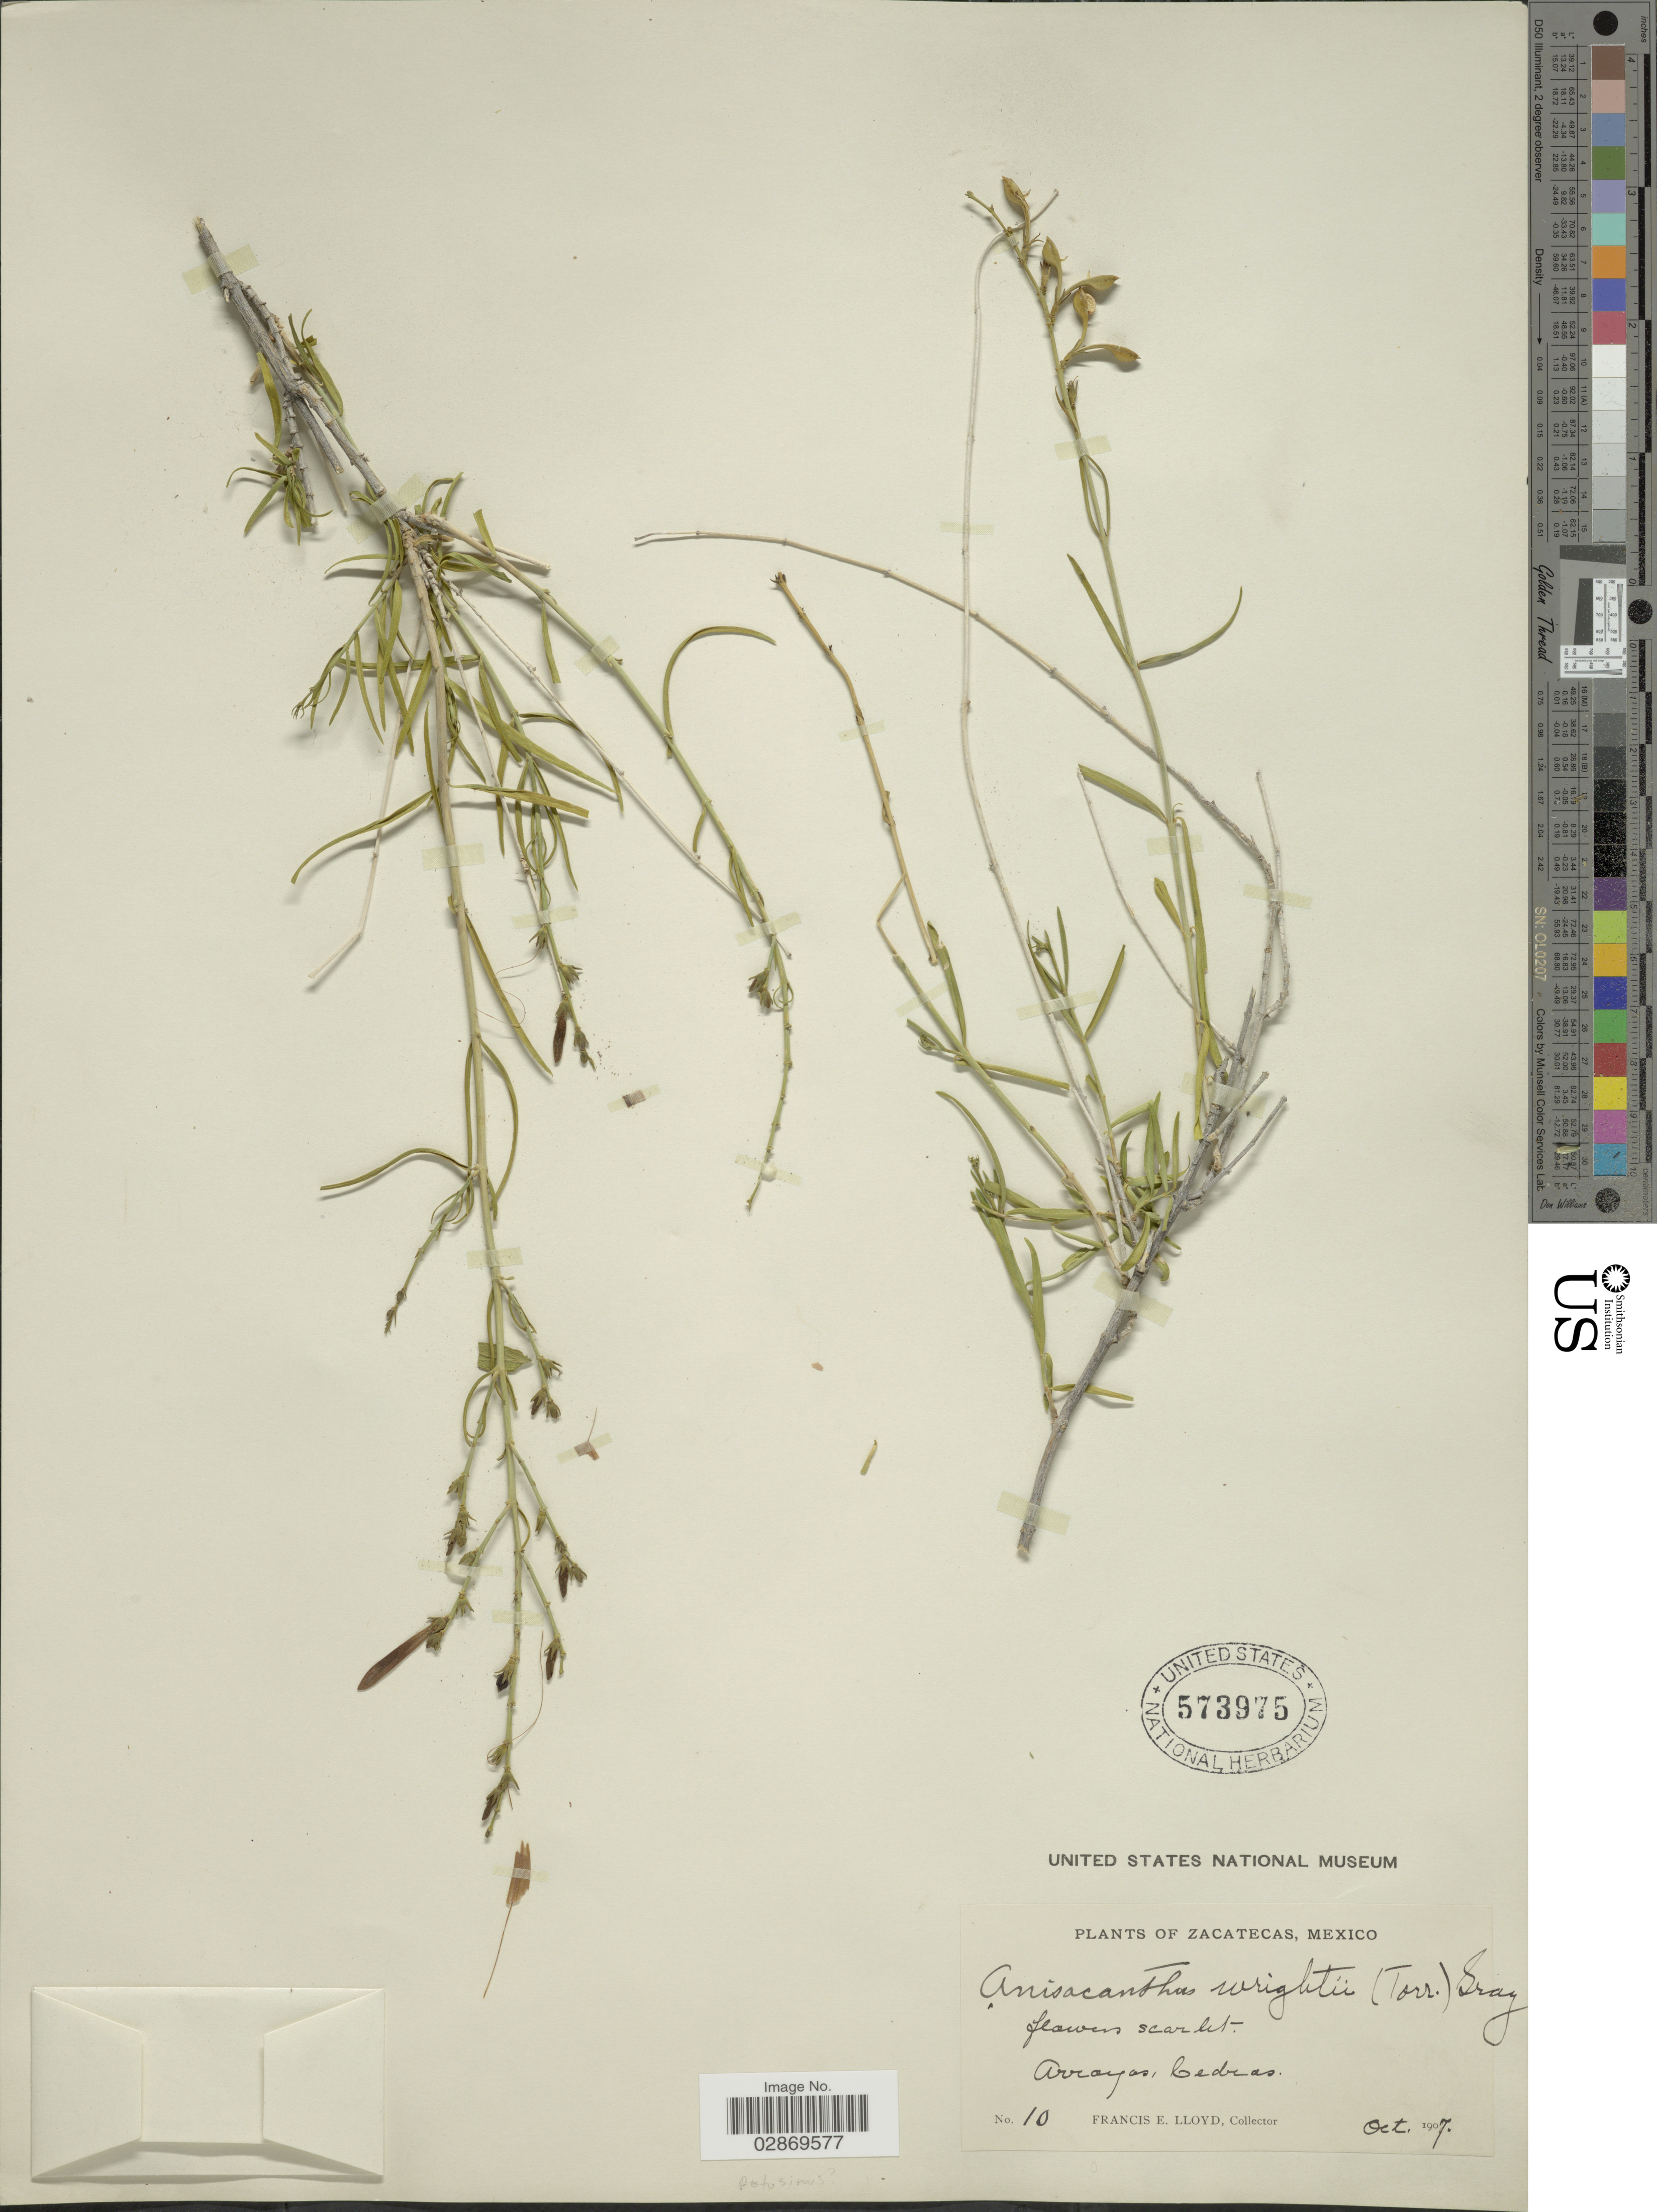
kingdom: Plantae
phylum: Tracheophyta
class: Magnoliopsida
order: Lamiales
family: Acanthaceae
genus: Anisacanthus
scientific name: Anisacanthus wrightii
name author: (Torr.) A. Gray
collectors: Lloyd, C. E.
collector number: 10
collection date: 1907-10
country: Mexico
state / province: Zacatecas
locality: Arroyos, Cedras.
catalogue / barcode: US 573975